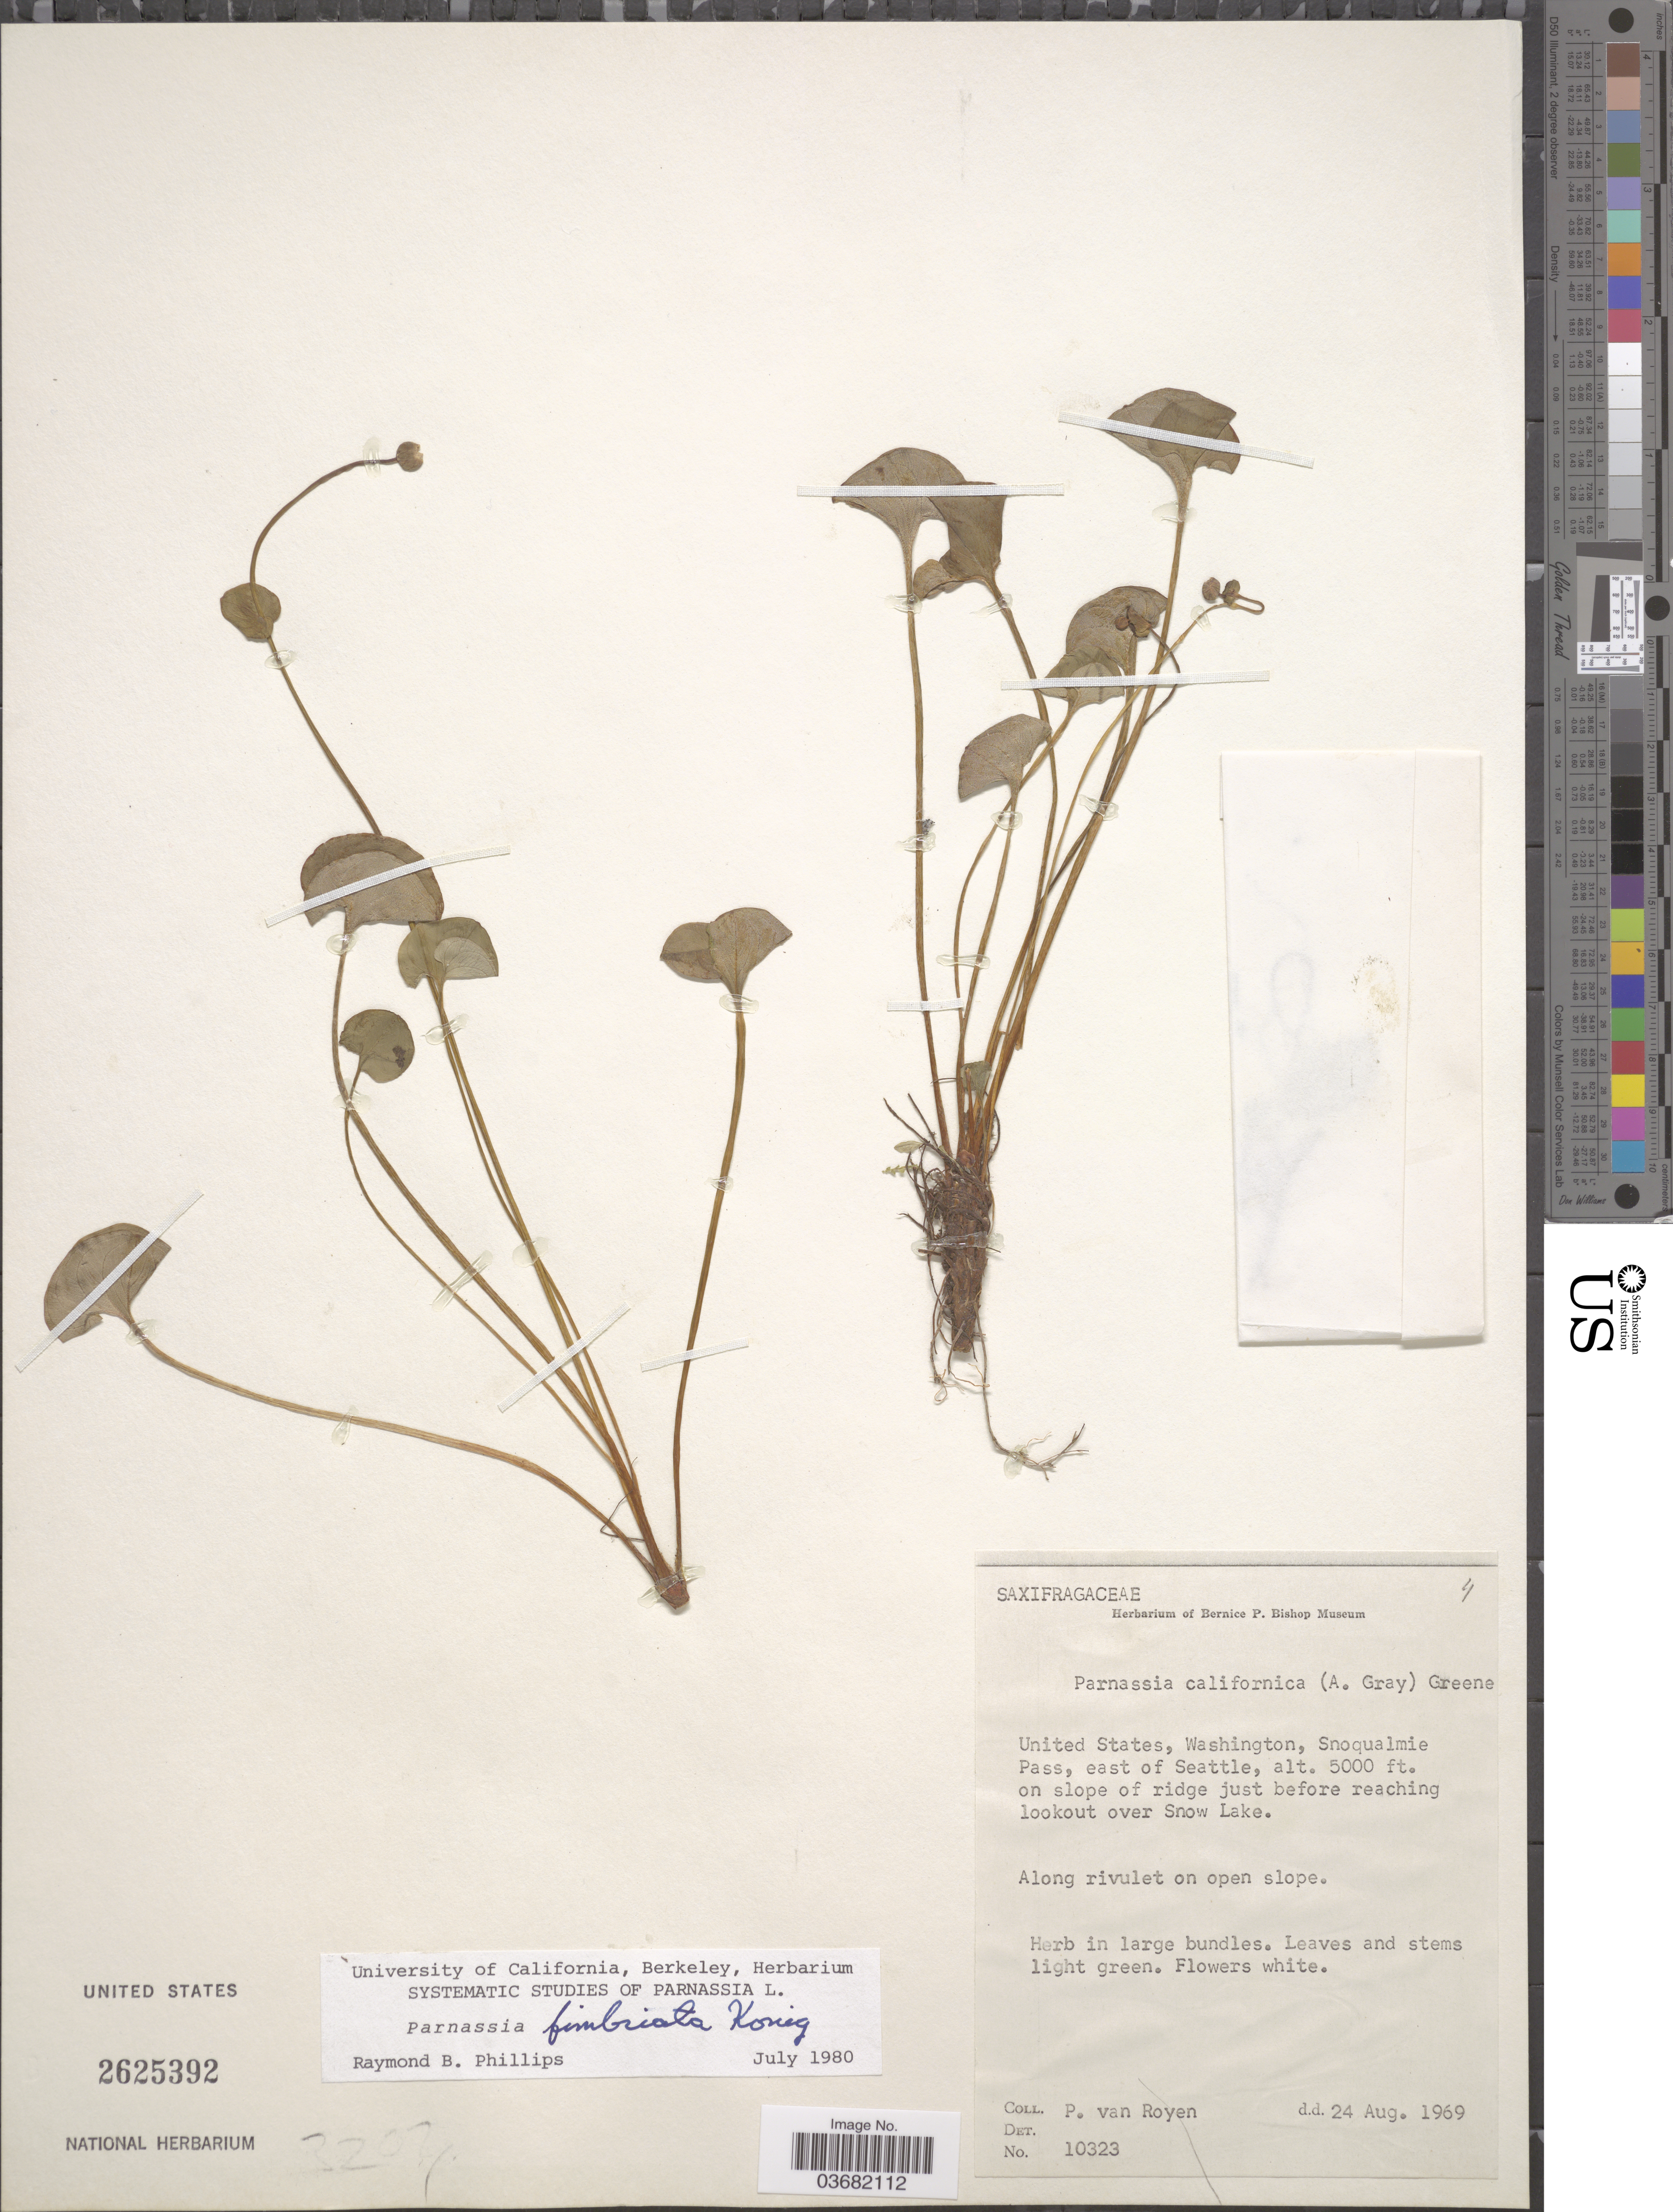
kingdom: Plantae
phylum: Tracheophyta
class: Magnoliopsida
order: Celastrales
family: Parnassiaceae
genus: Parnassia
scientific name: Parnassia fimbriata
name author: K.D. Koenig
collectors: P. van Royen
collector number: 10323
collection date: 1969-08-24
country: United States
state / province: Washington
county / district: King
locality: Snoqualmie Pass, east of Seattle. On slope of ridge just before reaching lookout over Snow Lake.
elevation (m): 1524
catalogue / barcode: US 2625392